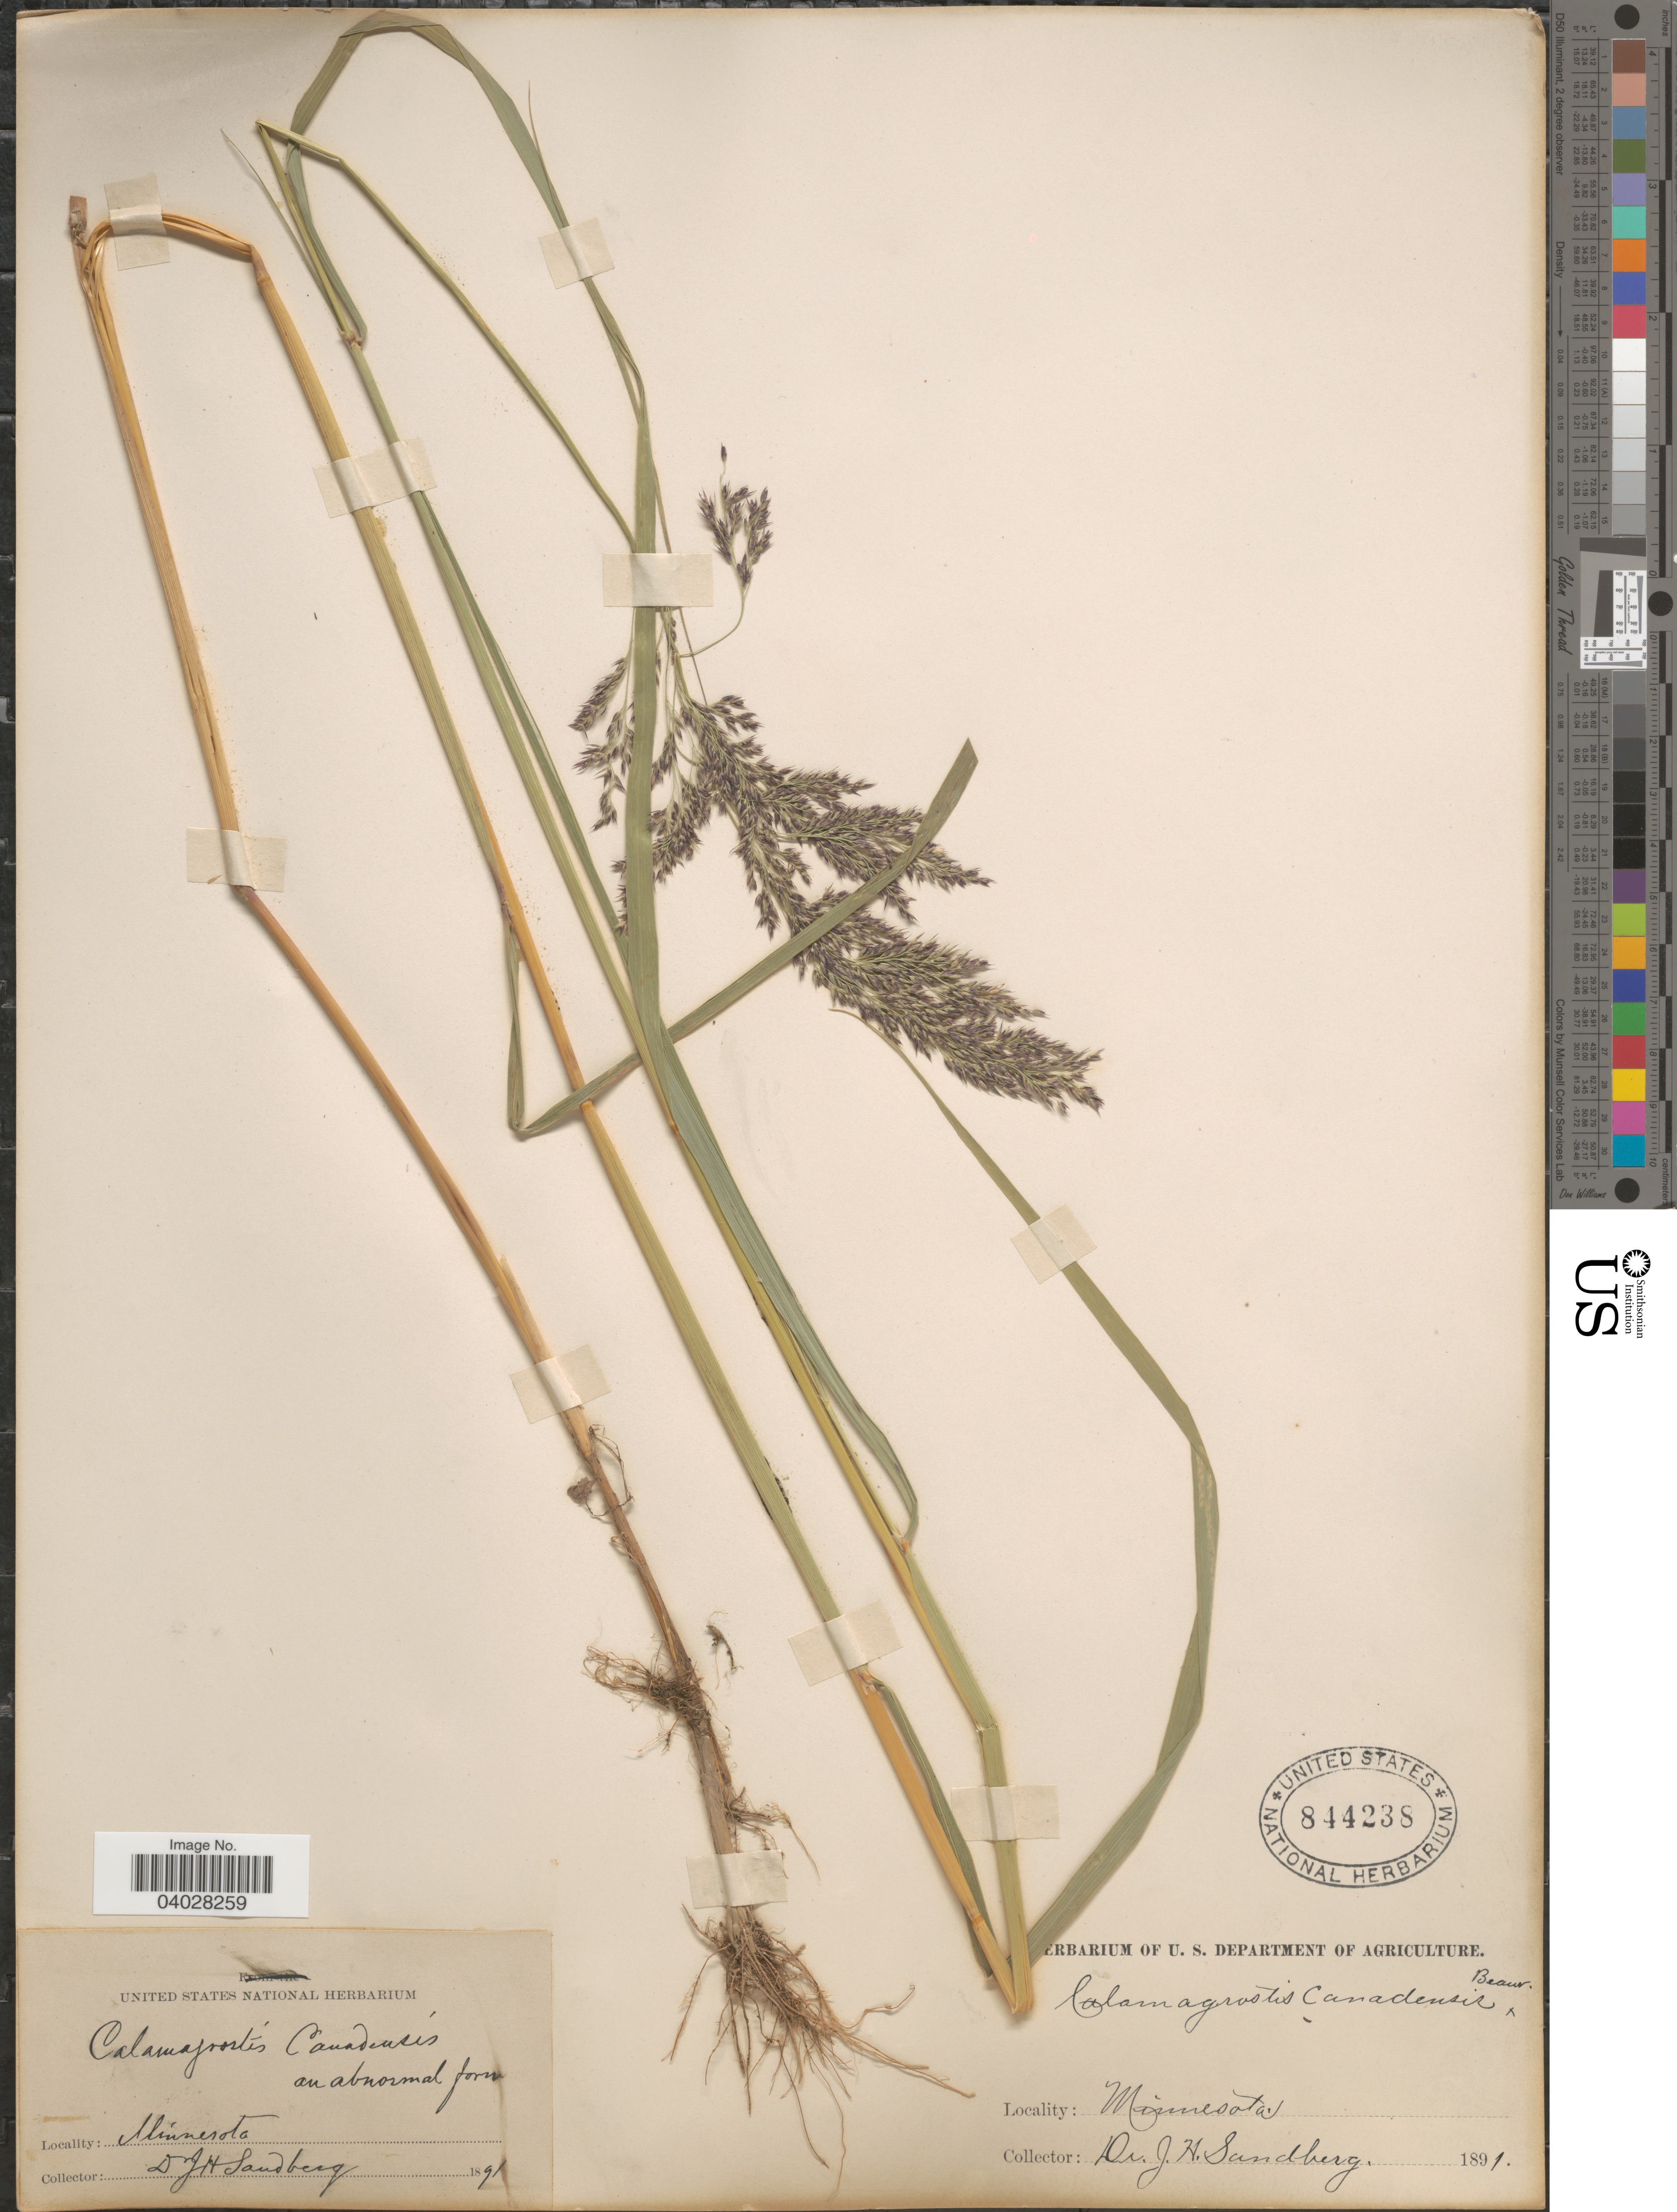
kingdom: Plantae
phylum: Tracheophyta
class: Liliopsida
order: Poales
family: Poaceae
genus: Calamagrostis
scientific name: Calamagrostis canadensis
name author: (Michx.) P. Beauv.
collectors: J. H. Sandberg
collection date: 1891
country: United States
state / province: Minnesota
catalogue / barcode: US 844238